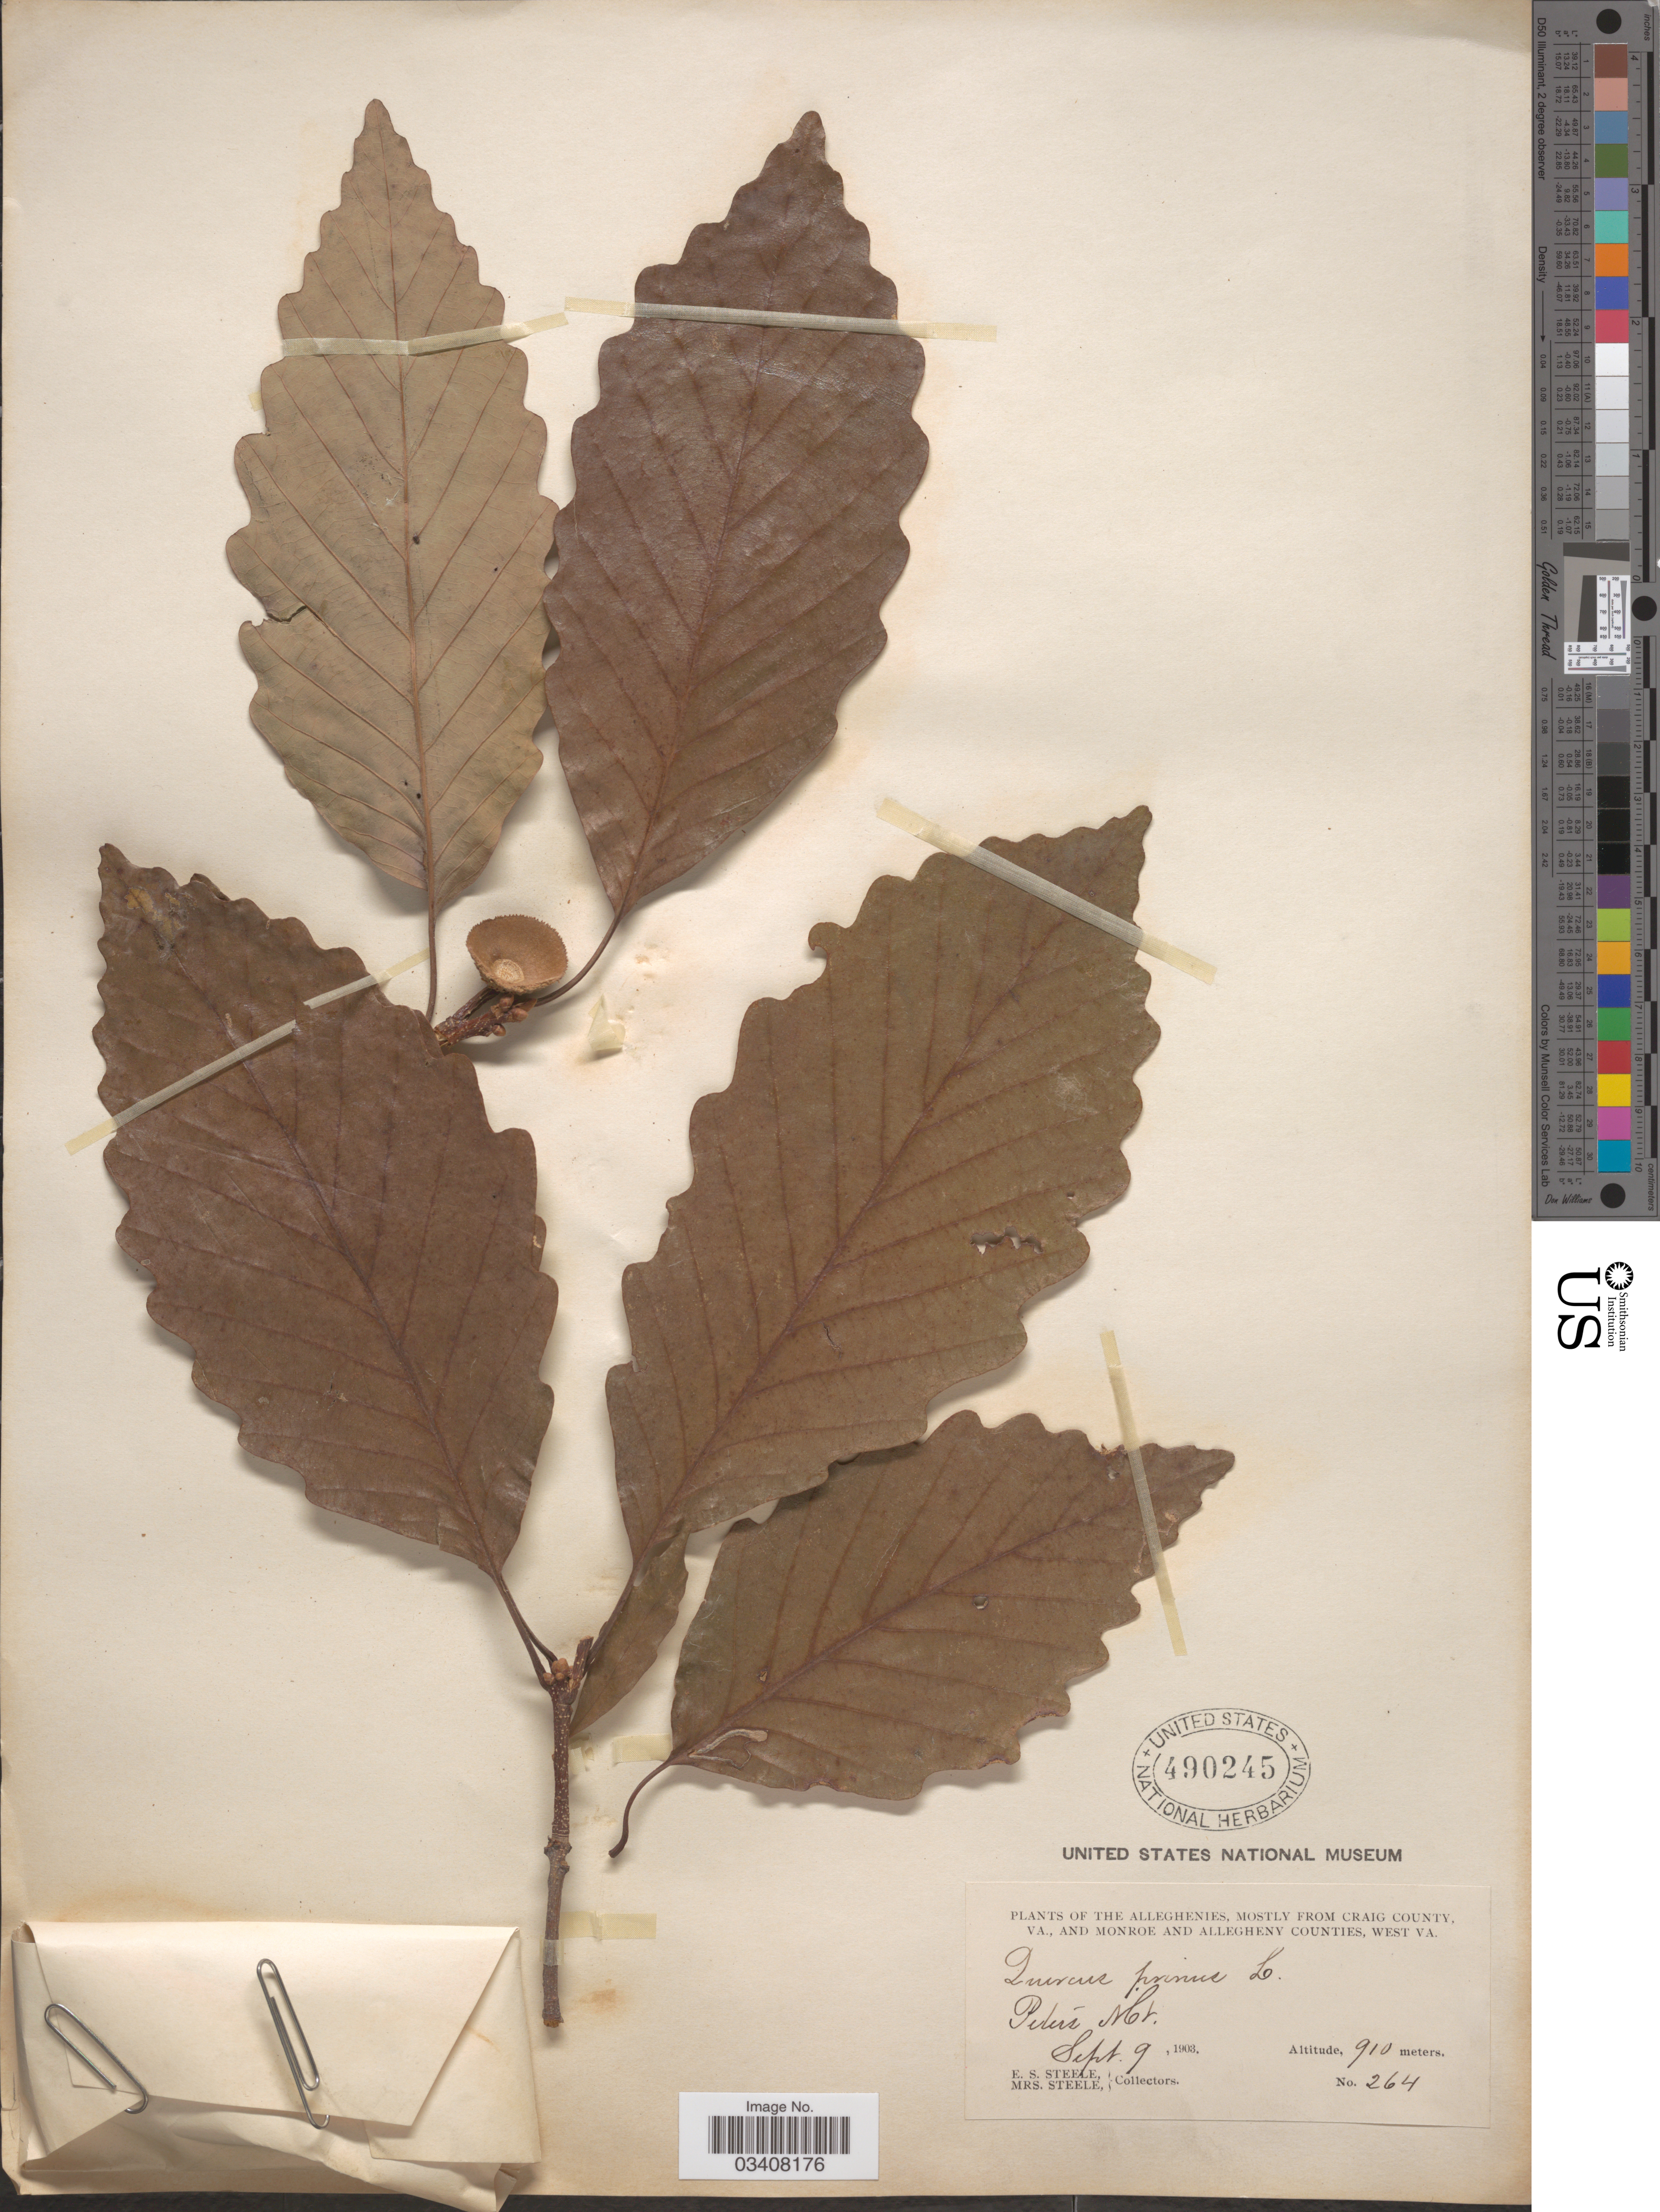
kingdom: Plantae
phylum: Tracheophyta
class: Magnoliopsida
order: Fagales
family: Fagaceae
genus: Quercus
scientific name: Quercus prinus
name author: L.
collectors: E. Steele & Mrs. E. S. Steele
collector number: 264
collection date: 1903-09-09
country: United States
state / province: Virginia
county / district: Craig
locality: The Alleghenies, mostly from Craig County, VA., and Monroe and Allegheny Counties, West Va. Peters Mt.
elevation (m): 910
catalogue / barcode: US 490245